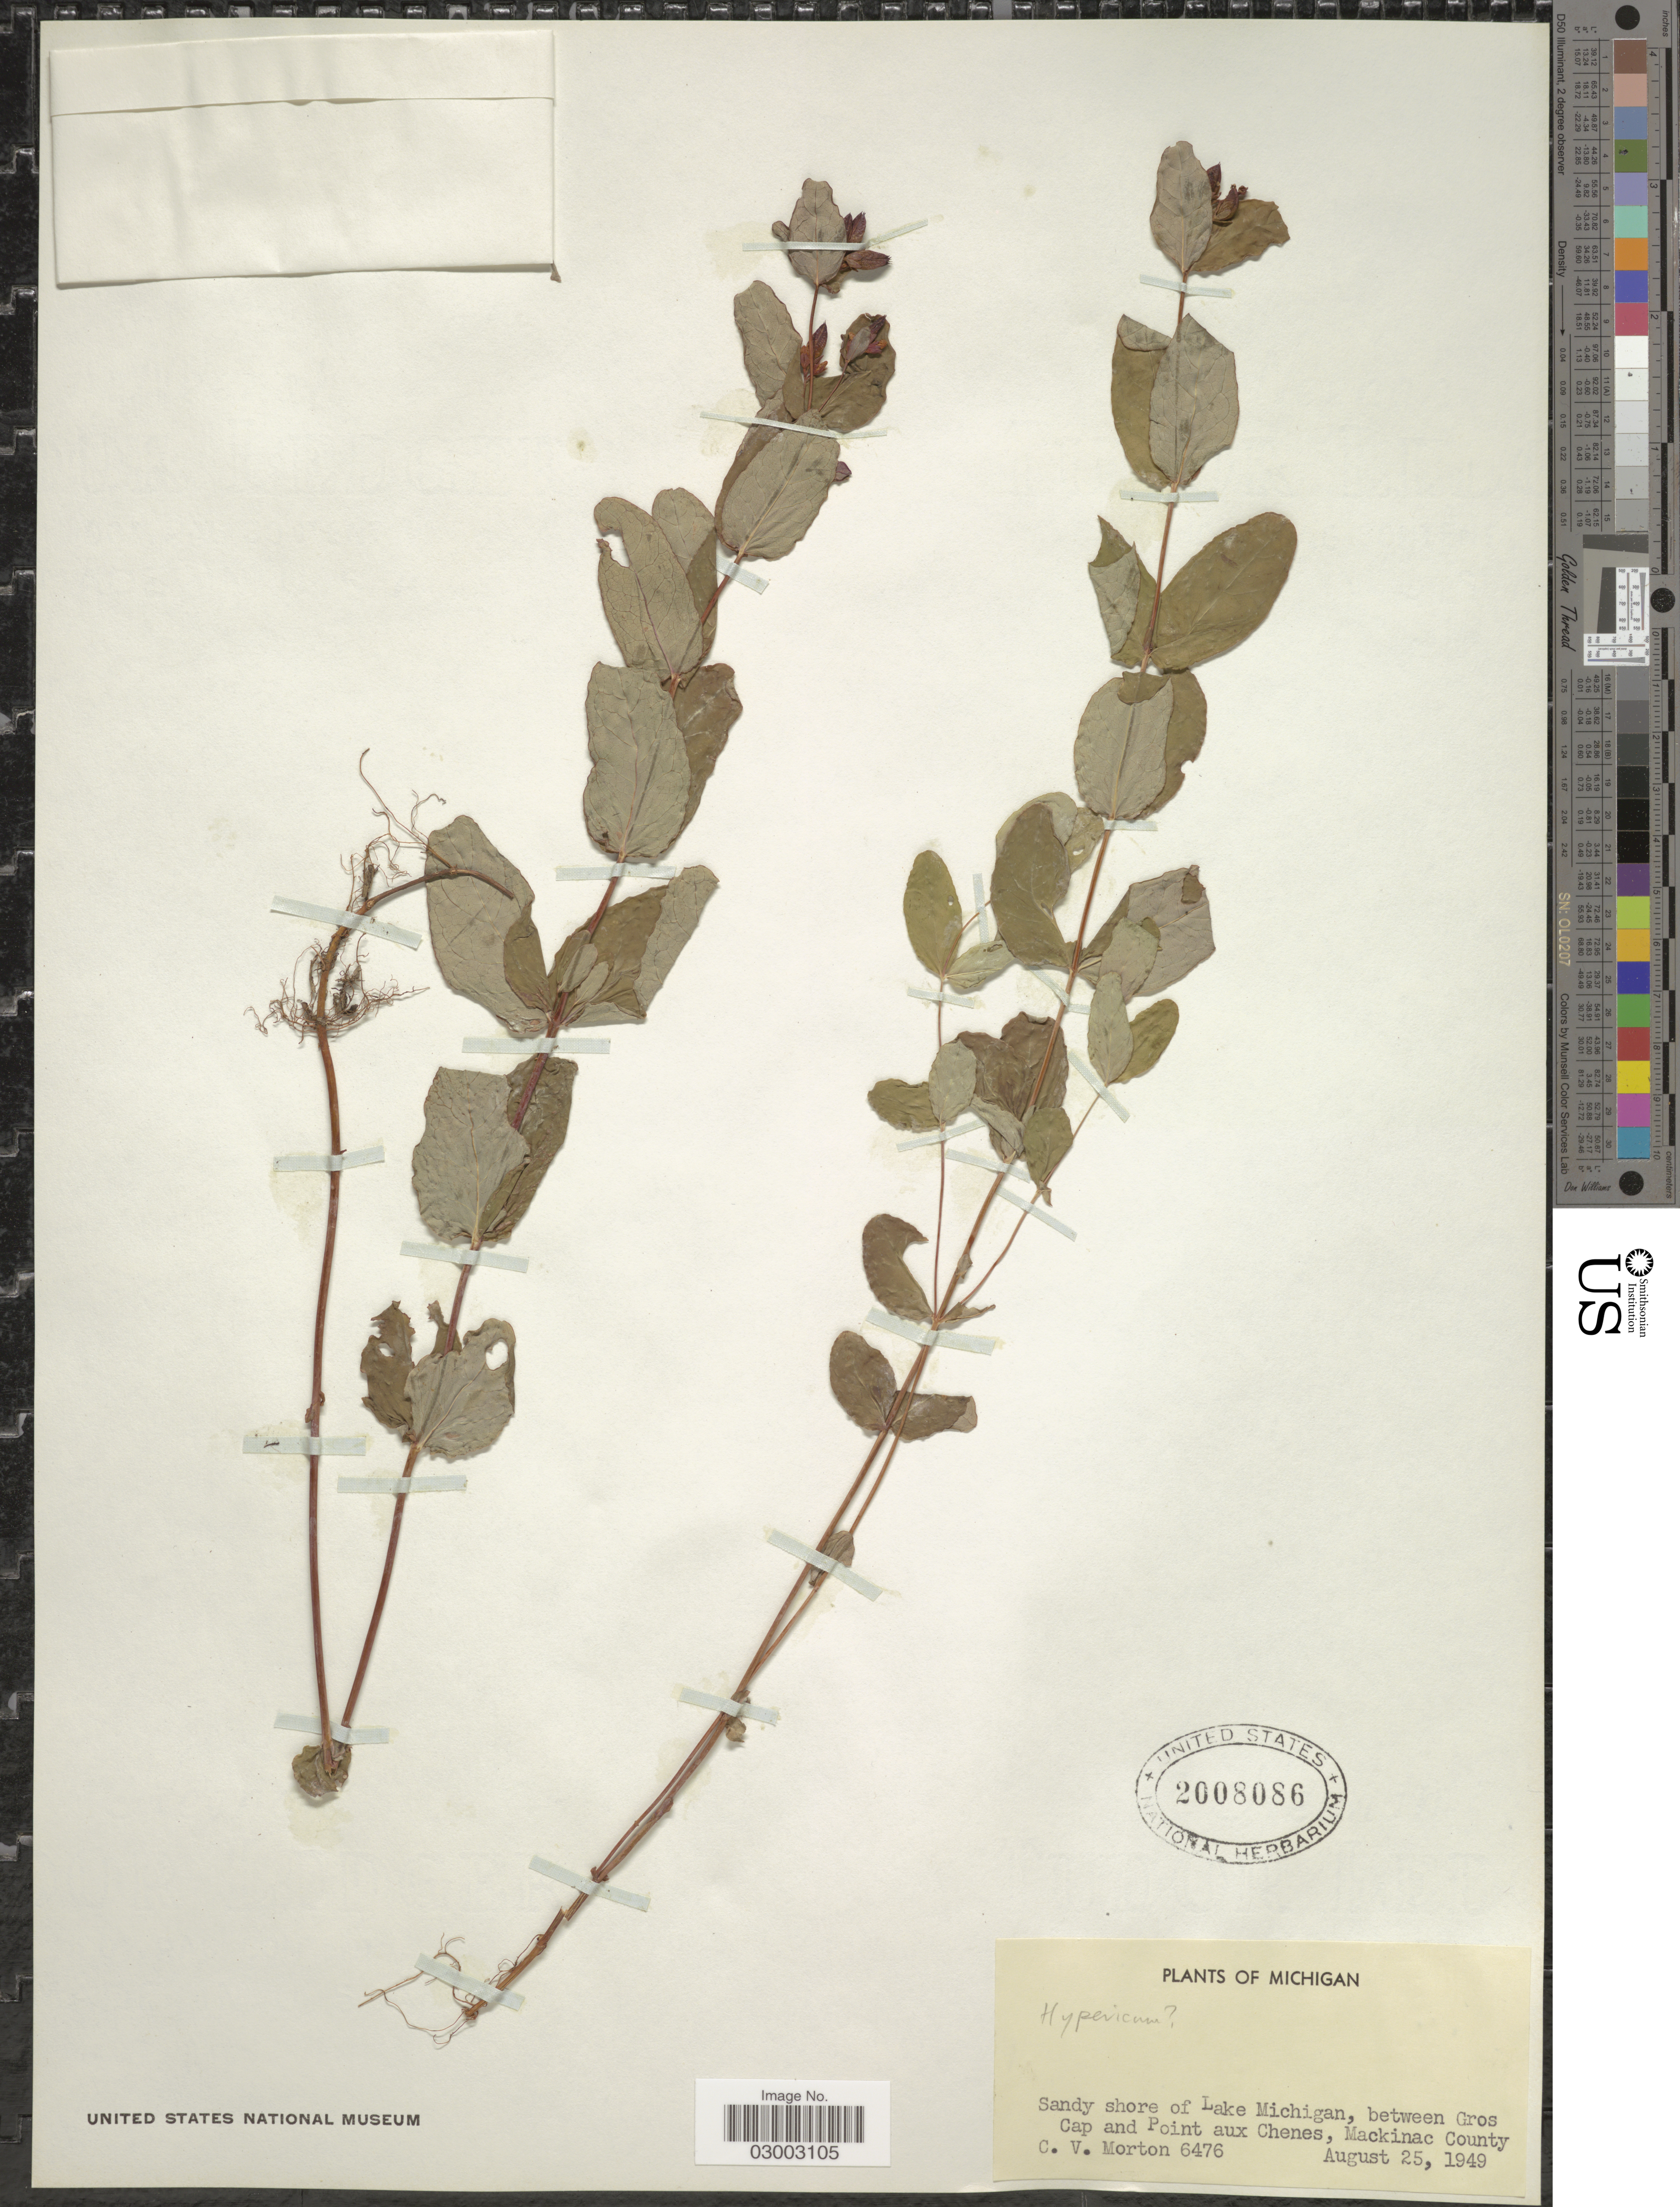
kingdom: Plantae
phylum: Tracheophyta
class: Magnoliopsida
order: Malpighiales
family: Hypericaceae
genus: Hypericum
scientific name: Hypericum sp.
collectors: C. V. Morton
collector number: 6476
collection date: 1949-08-25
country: United States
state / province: Michigan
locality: Sandy shore of Lake Michigan, between Gros Cap and Point aux Chenes, Mackinac County.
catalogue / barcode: US 2008086